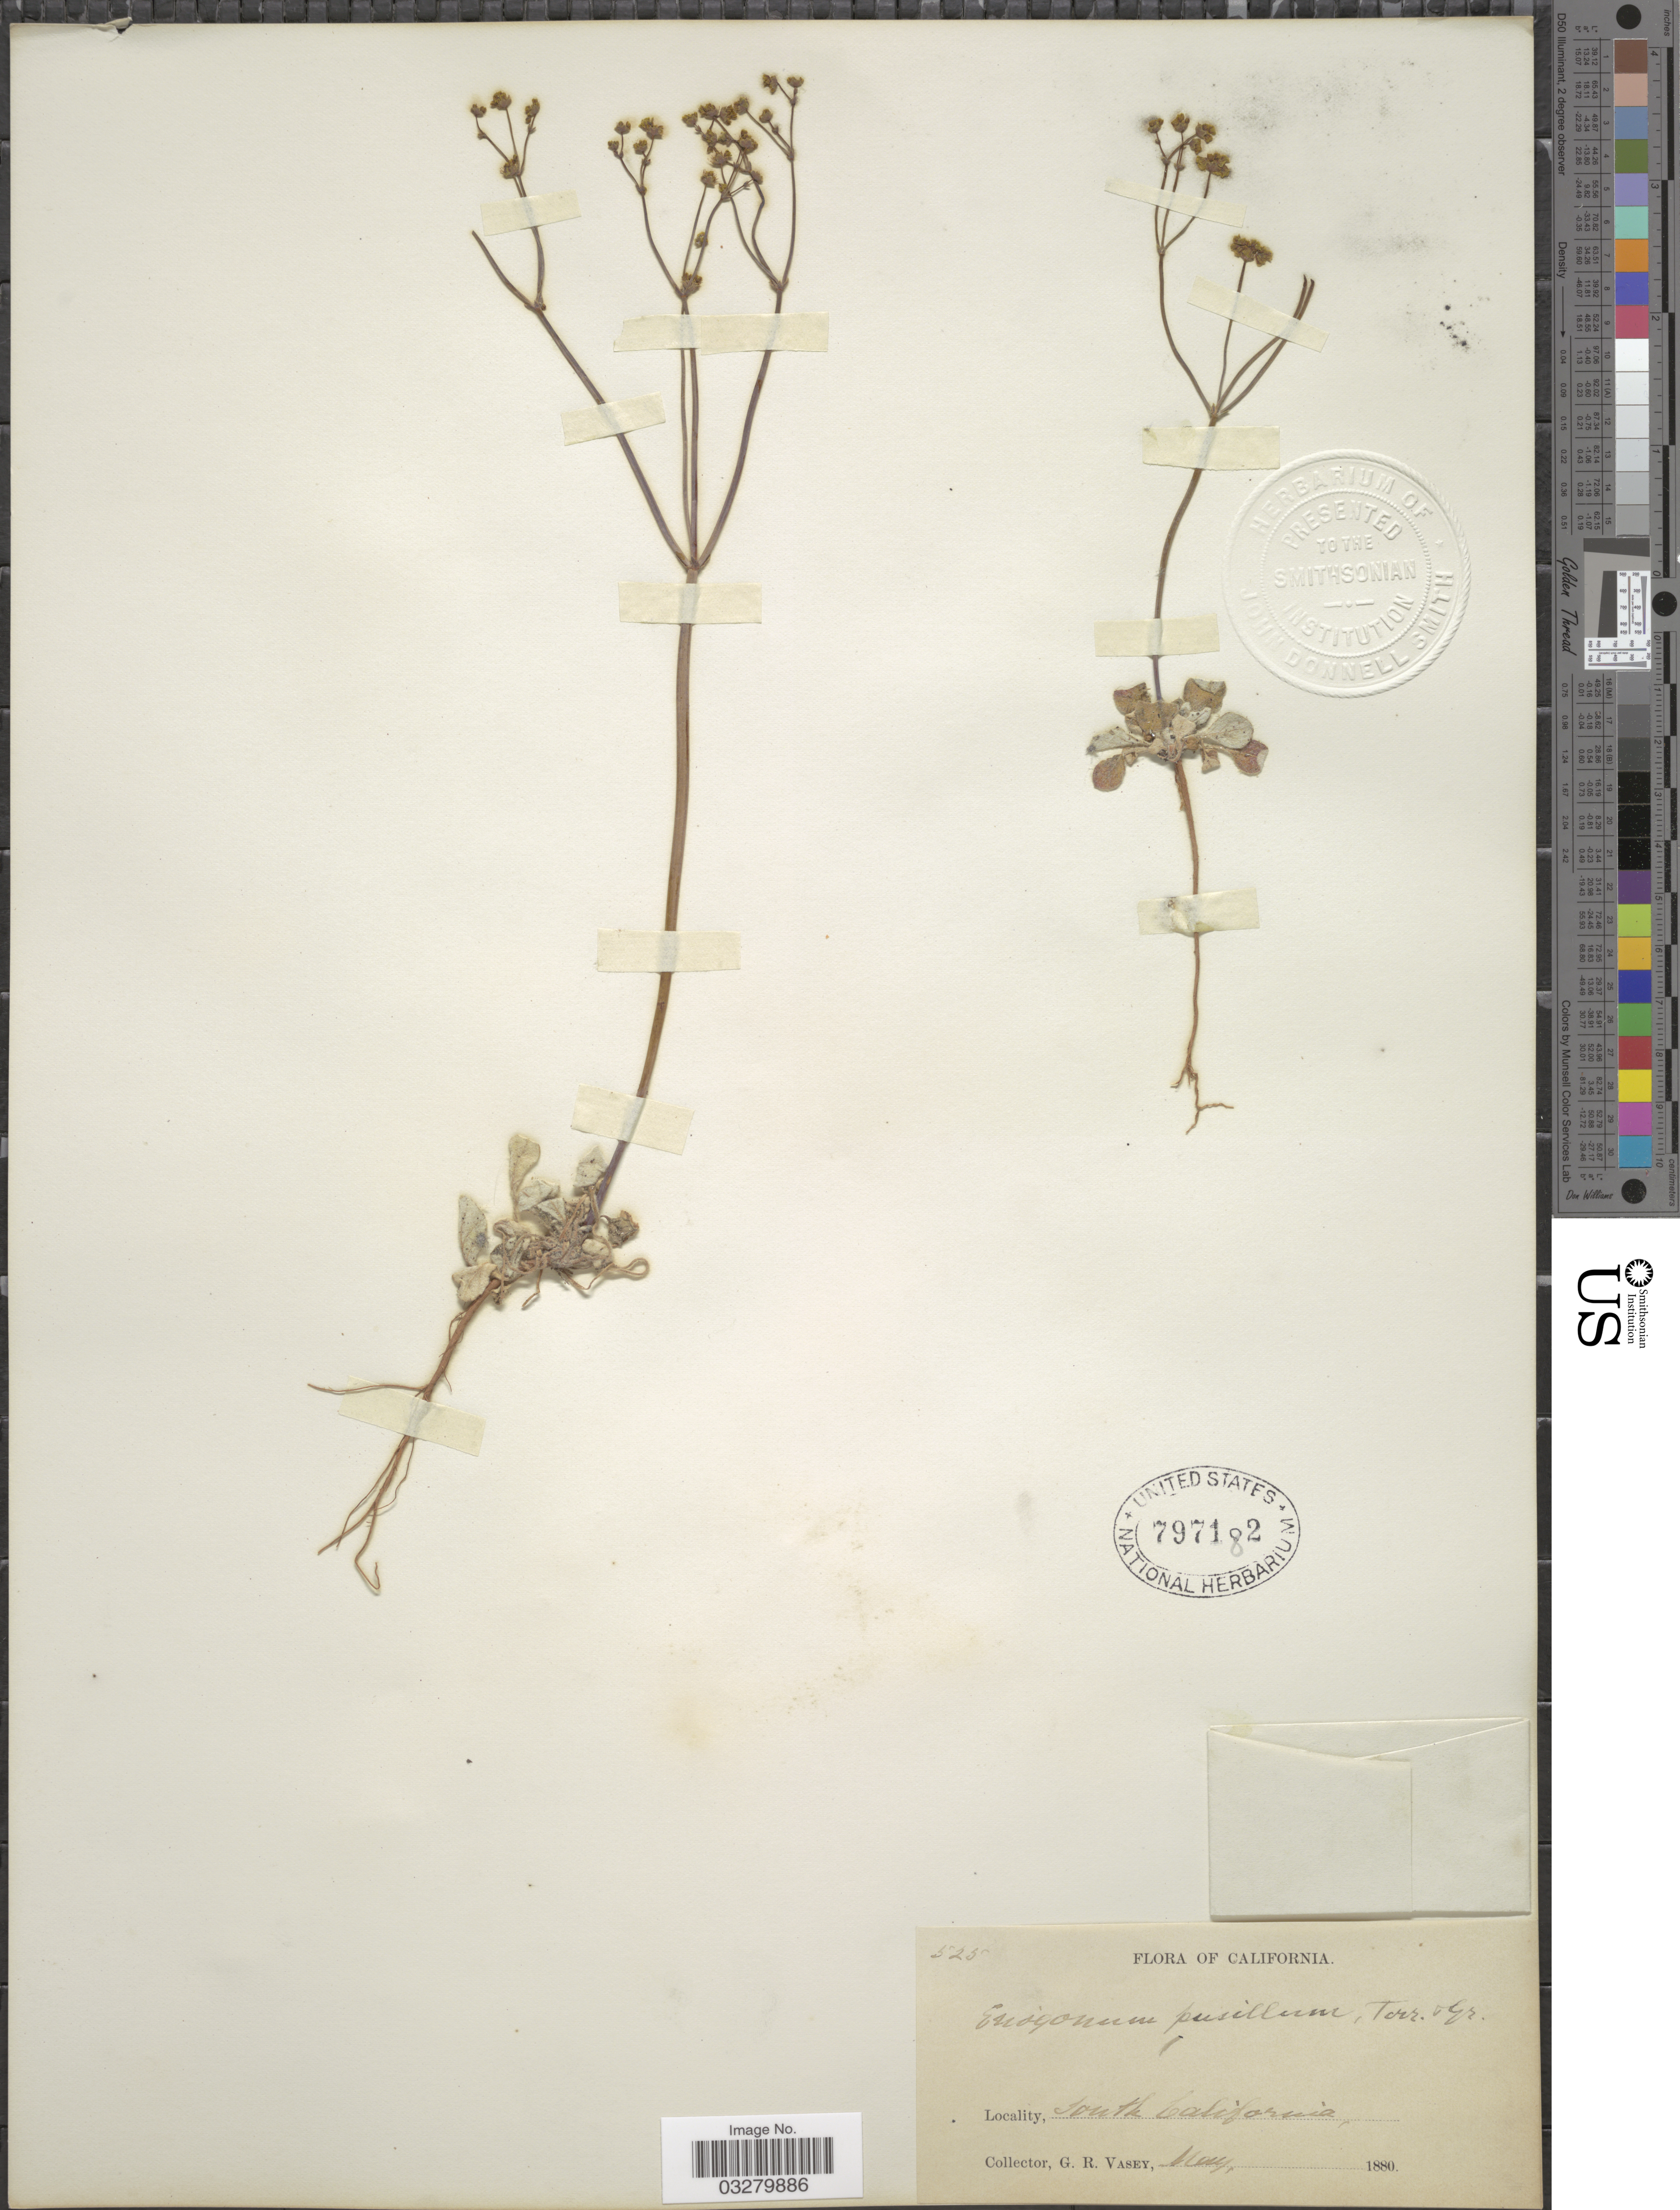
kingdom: Plantae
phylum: Tracheophyta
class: Magnoliopsida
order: Caryophyllales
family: Polygonaceae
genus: Eriogonum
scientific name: Eriogonum pusillum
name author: Torr. & A. Gray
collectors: G. R. Vasey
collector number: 525?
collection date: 1880-05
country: United States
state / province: California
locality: South California.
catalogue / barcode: US 797182